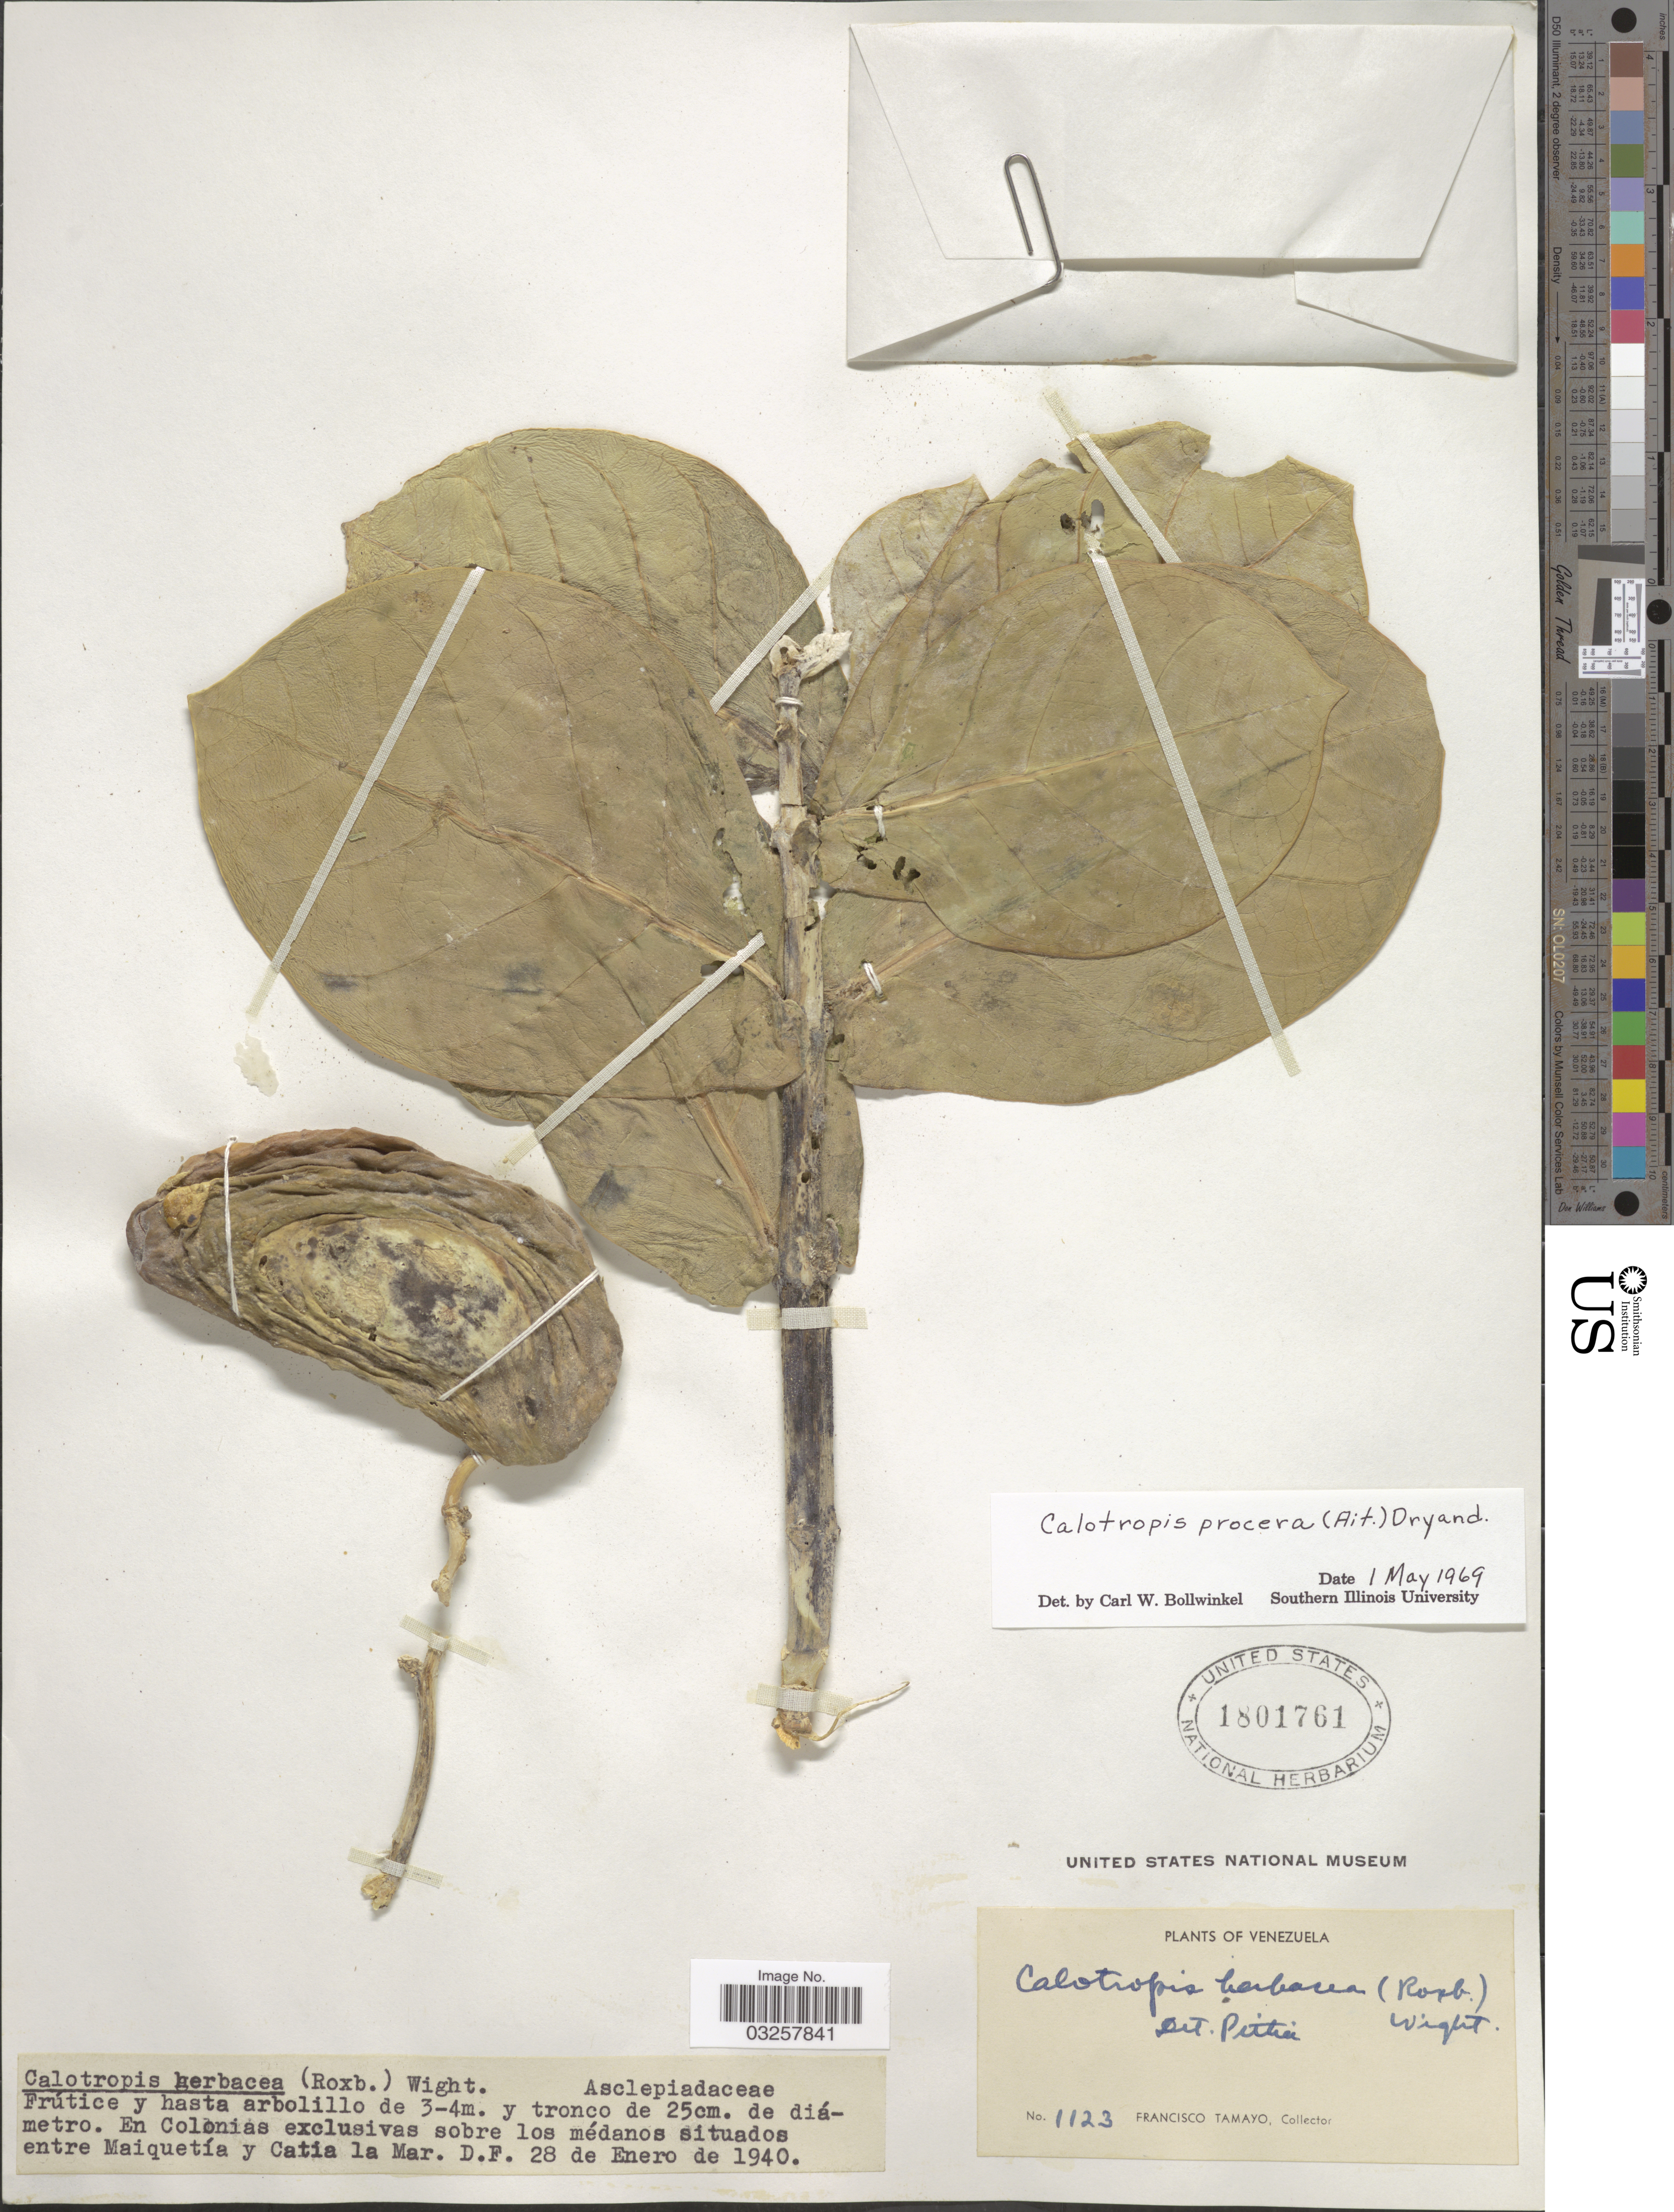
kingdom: Plantae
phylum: Tracheophyta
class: Magnoliopsida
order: Gentianales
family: Apocynaceae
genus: Calotropis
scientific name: Calotropis procera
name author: (Aiton) W.T. Aiton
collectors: F. Tamayo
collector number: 1123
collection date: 1940-01-28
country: Venezuela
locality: Entre Maiquetía y Catia la Mar. D. F.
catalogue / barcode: US 1801761